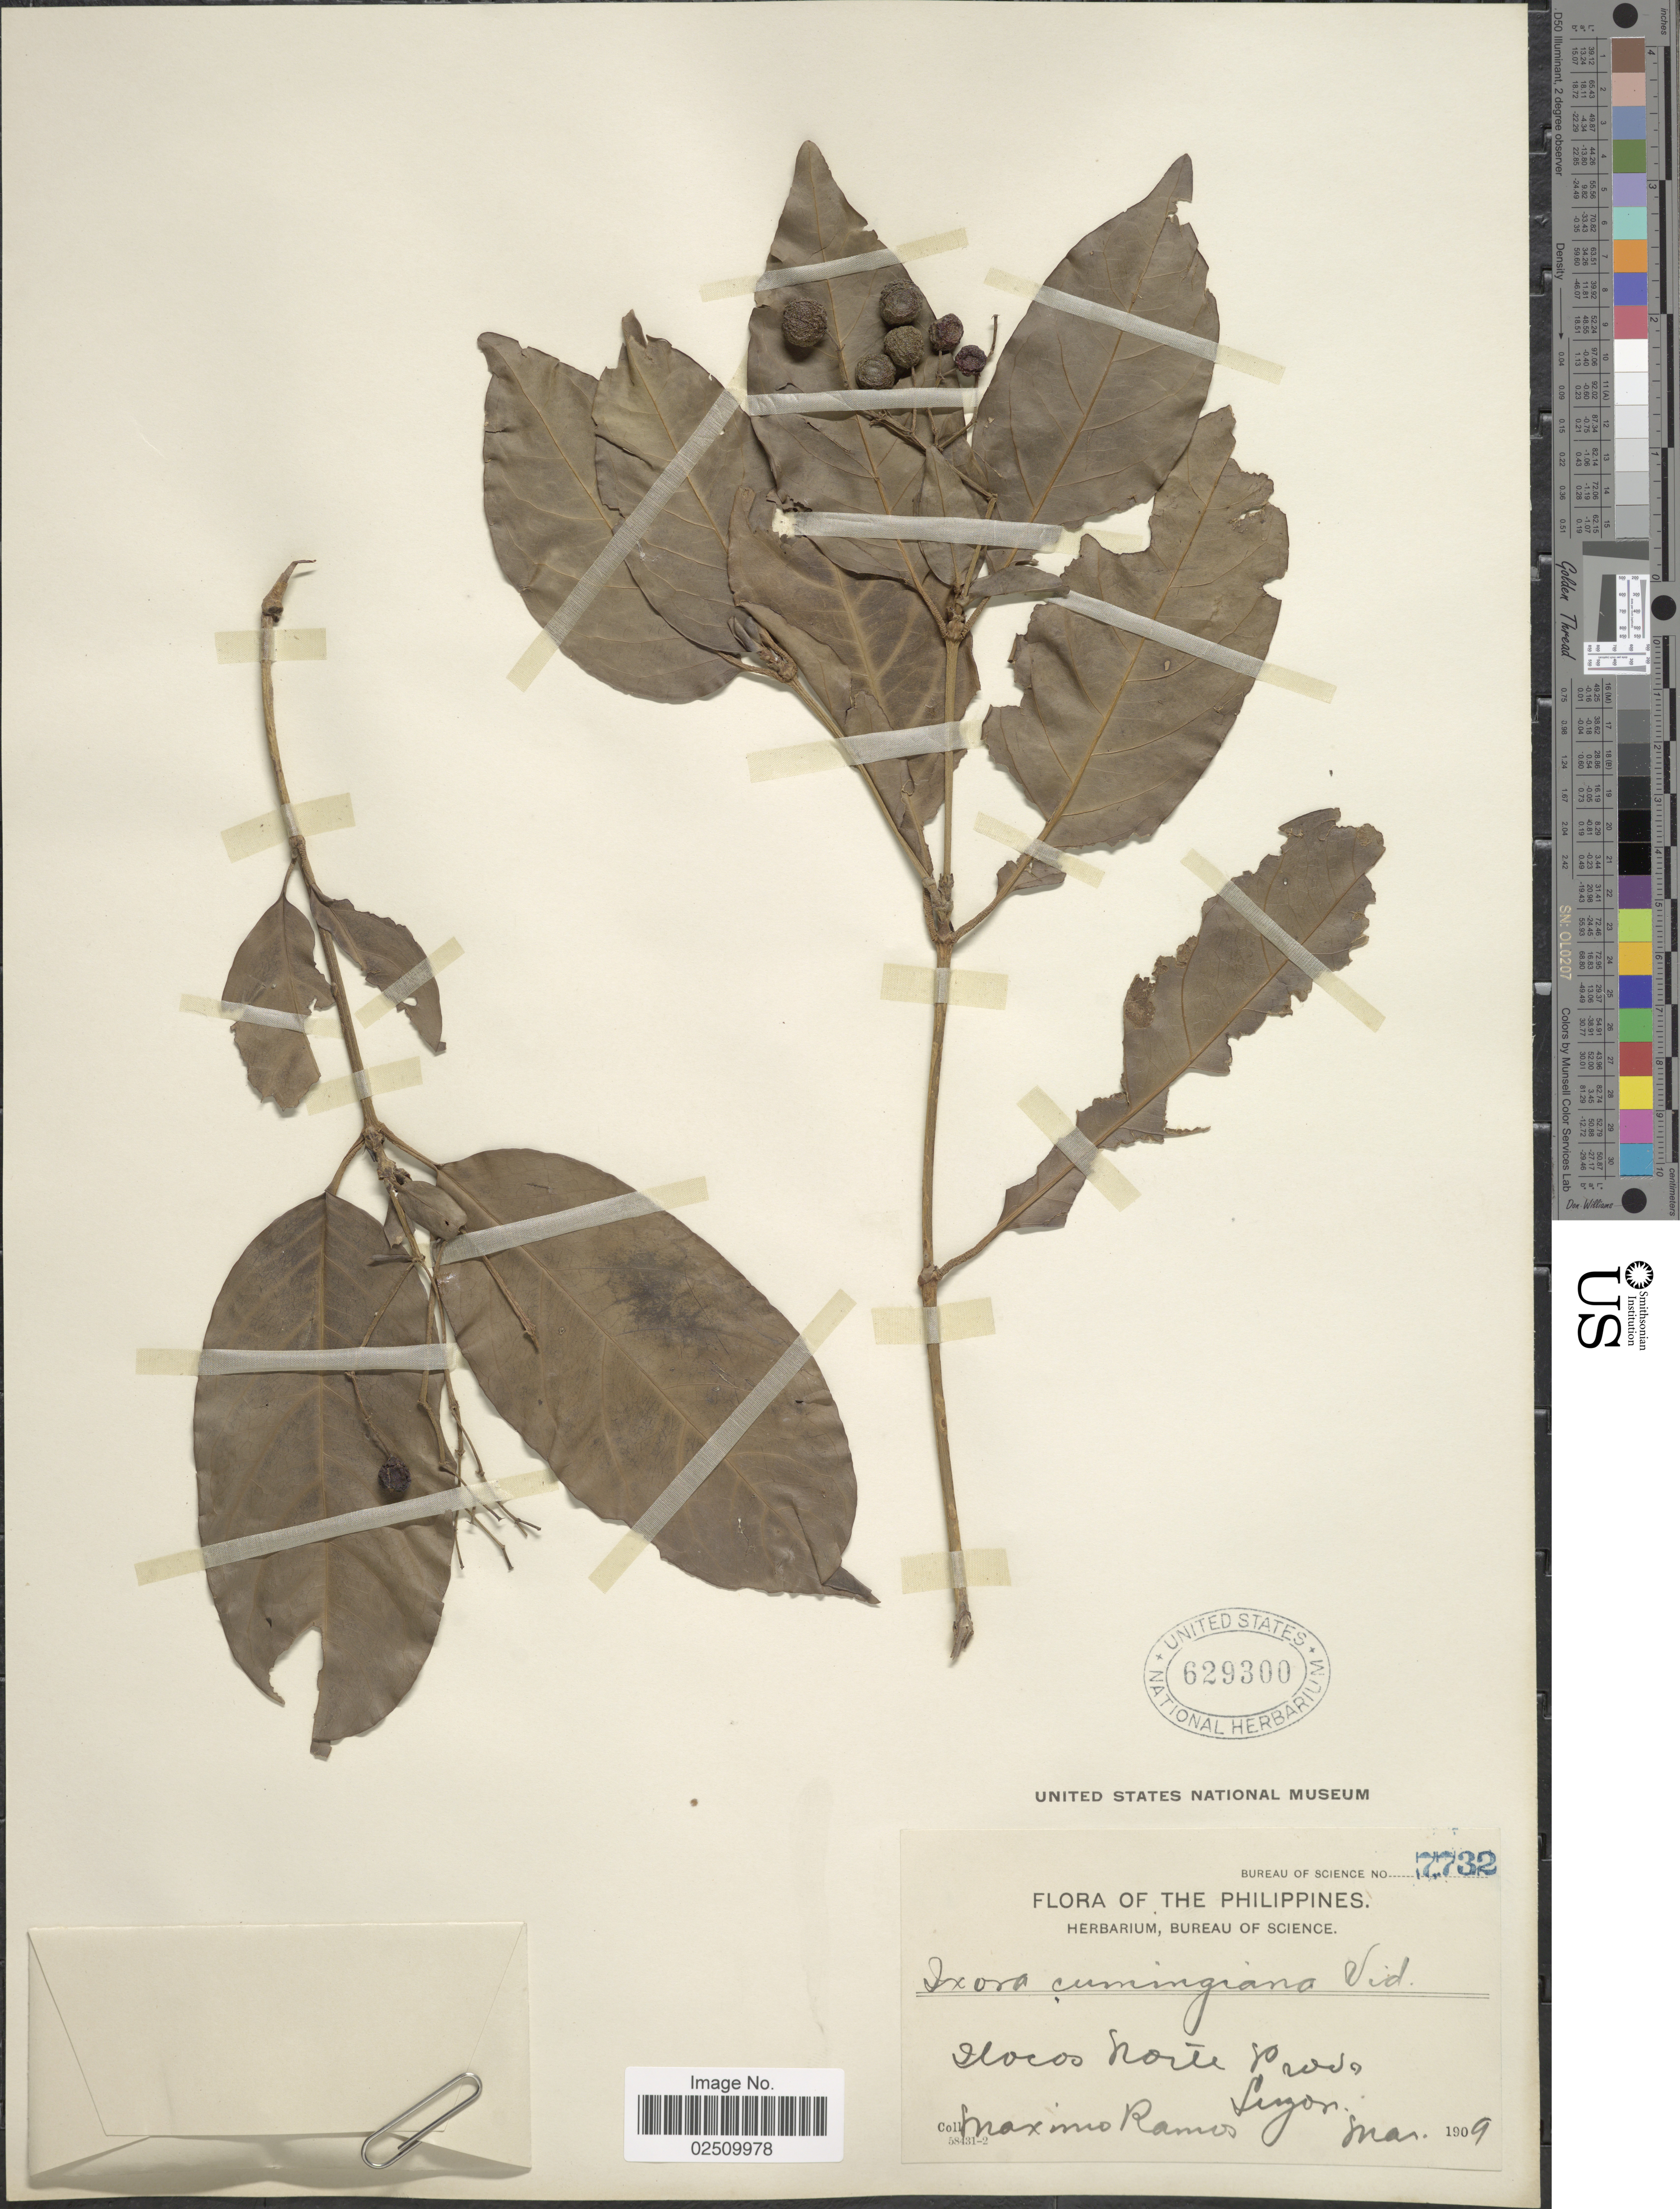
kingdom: Plantae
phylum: Tracheophyta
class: Magnoliopsida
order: Gentianales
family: Rubiaceae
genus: Ixora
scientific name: Ixora cumingiana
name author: S. Vidal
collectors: M. Ramos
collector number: Bureau of Science 7732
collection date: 1909-03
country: Philippines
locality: Ilocos Norte Proda , Luzon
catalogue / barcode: US 629300